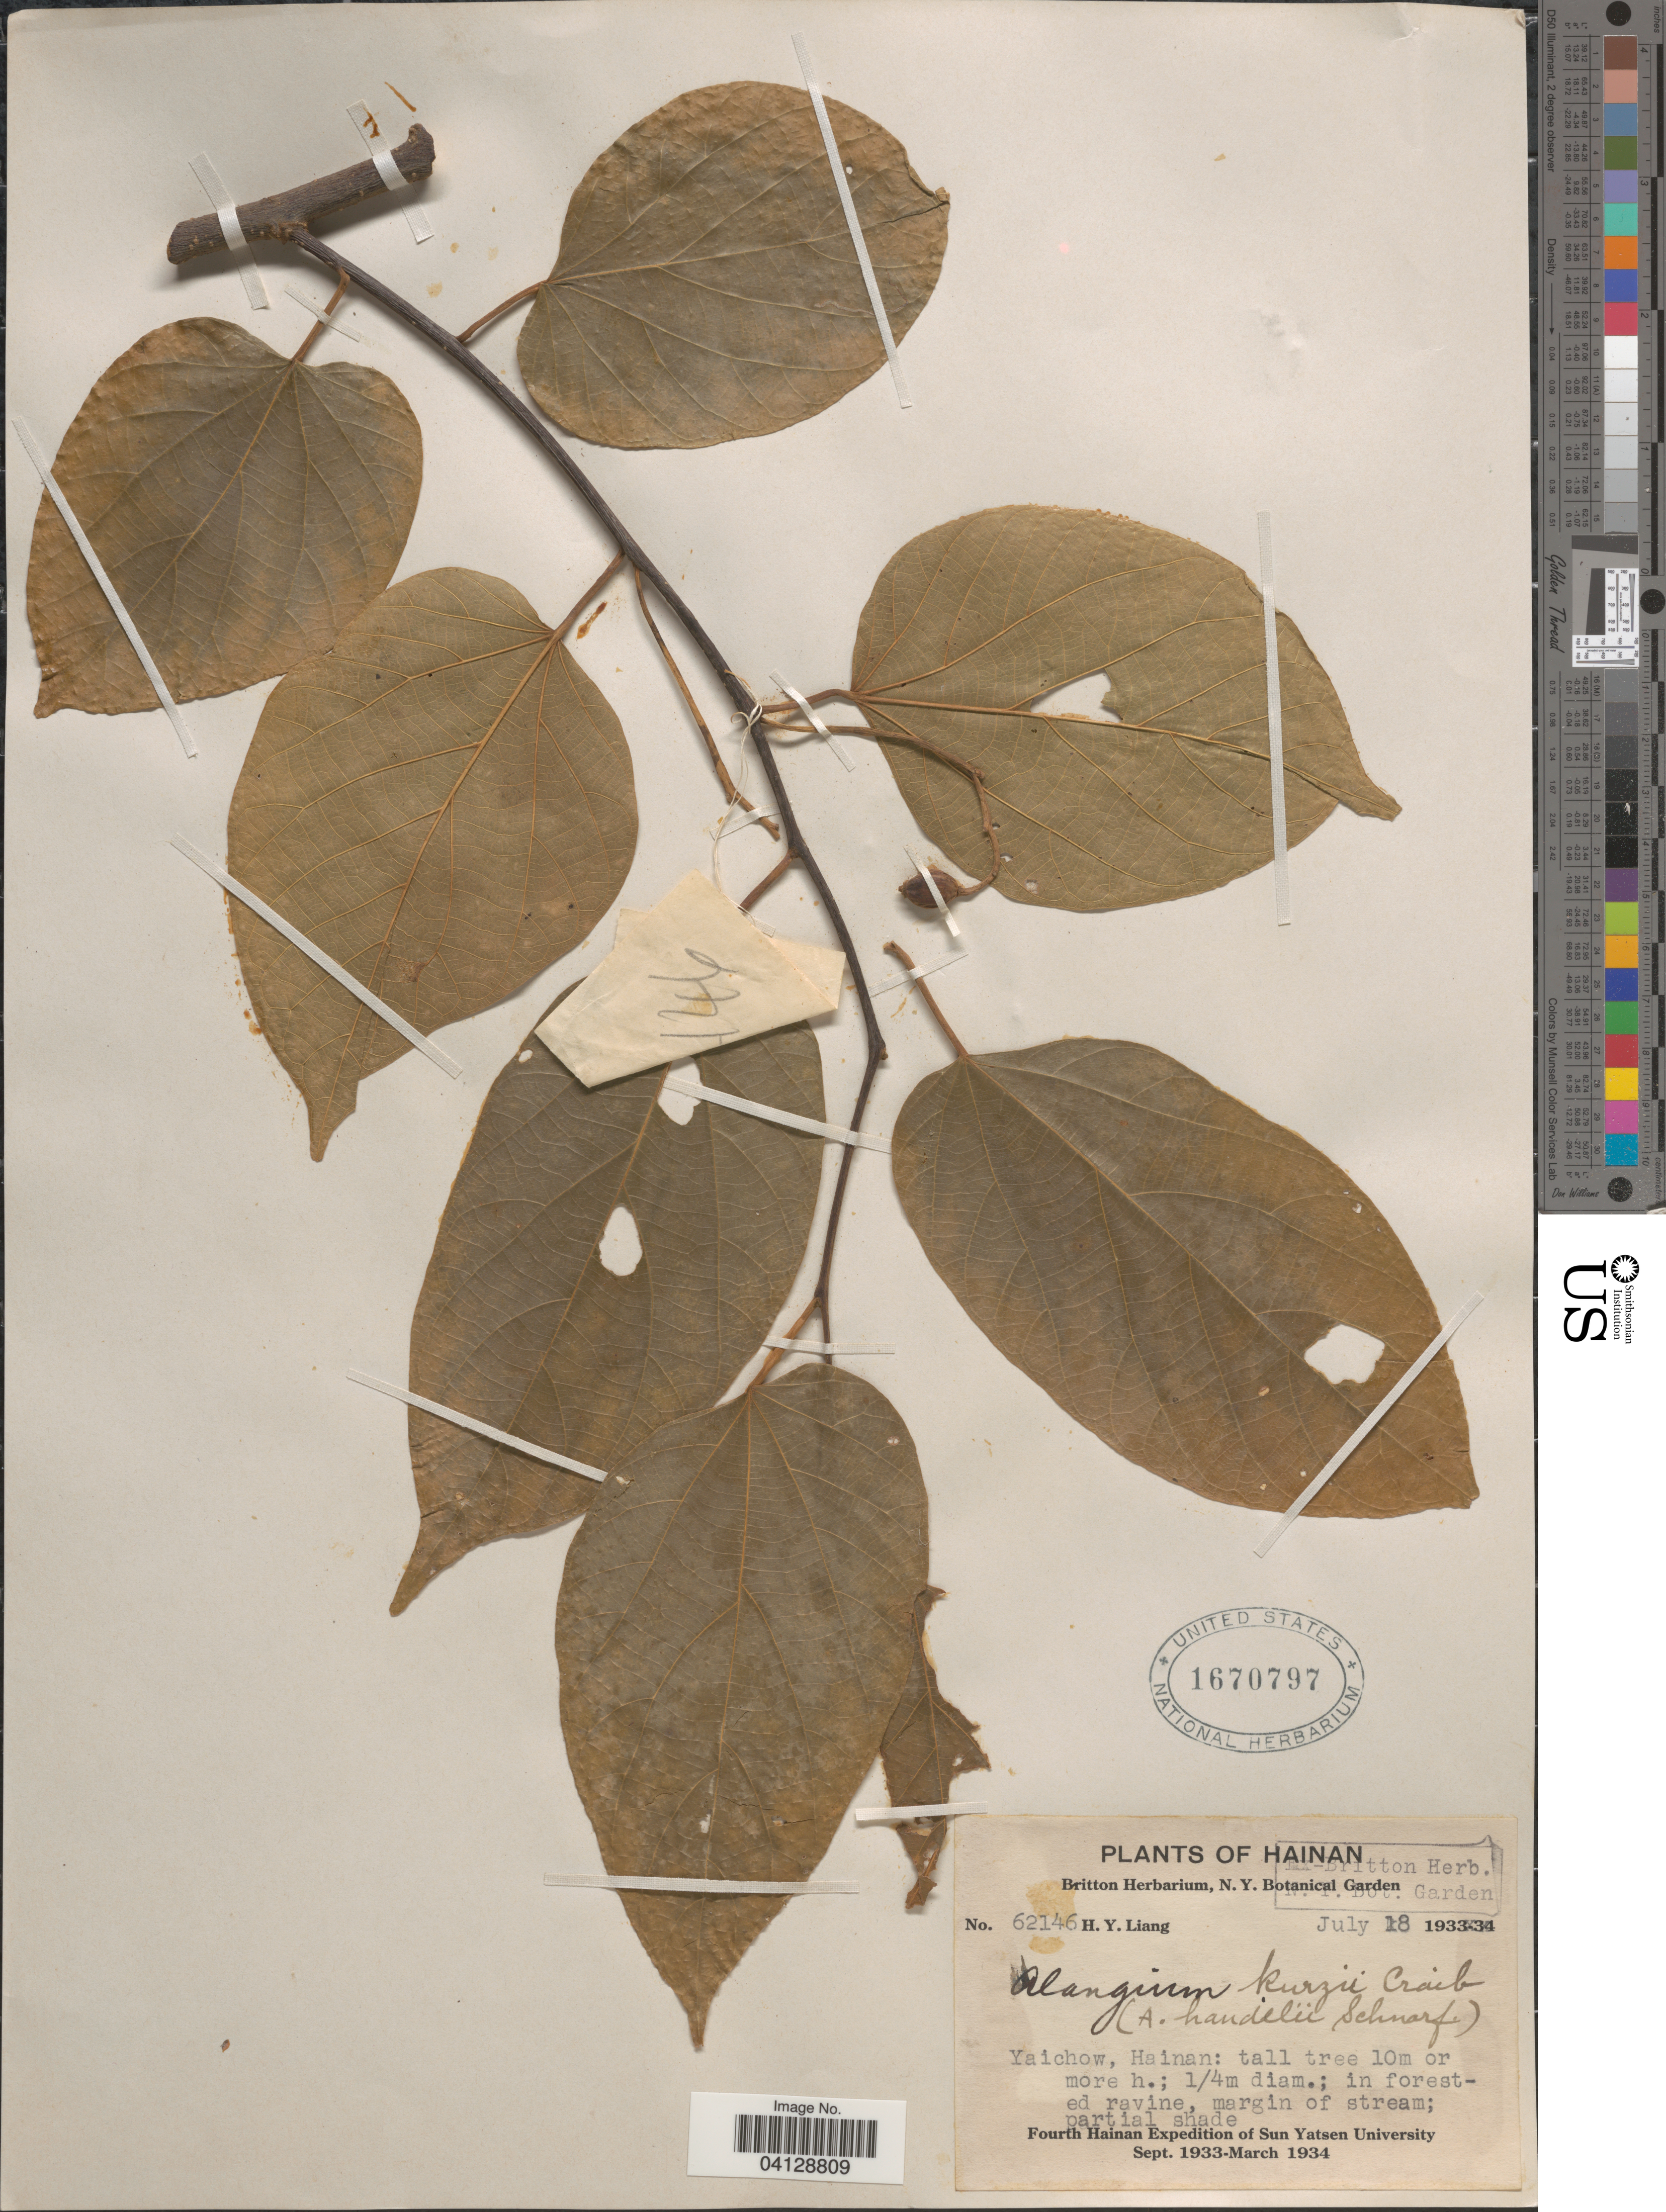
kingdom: Plantae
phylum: Tracheophyta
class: Magnoliopsida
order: Cornales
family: Cornaceae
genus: Alangium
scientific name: Alangium kurzii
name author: Craib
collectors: H. Y. Liang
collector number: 62146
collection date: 1933-07-18/1934-07-18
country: China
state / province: Hainan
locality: Yaichow. Fourth Hainan Expedition of Sun Yatsen University Sept. 1933-March 1934.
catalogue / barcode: US 1670797